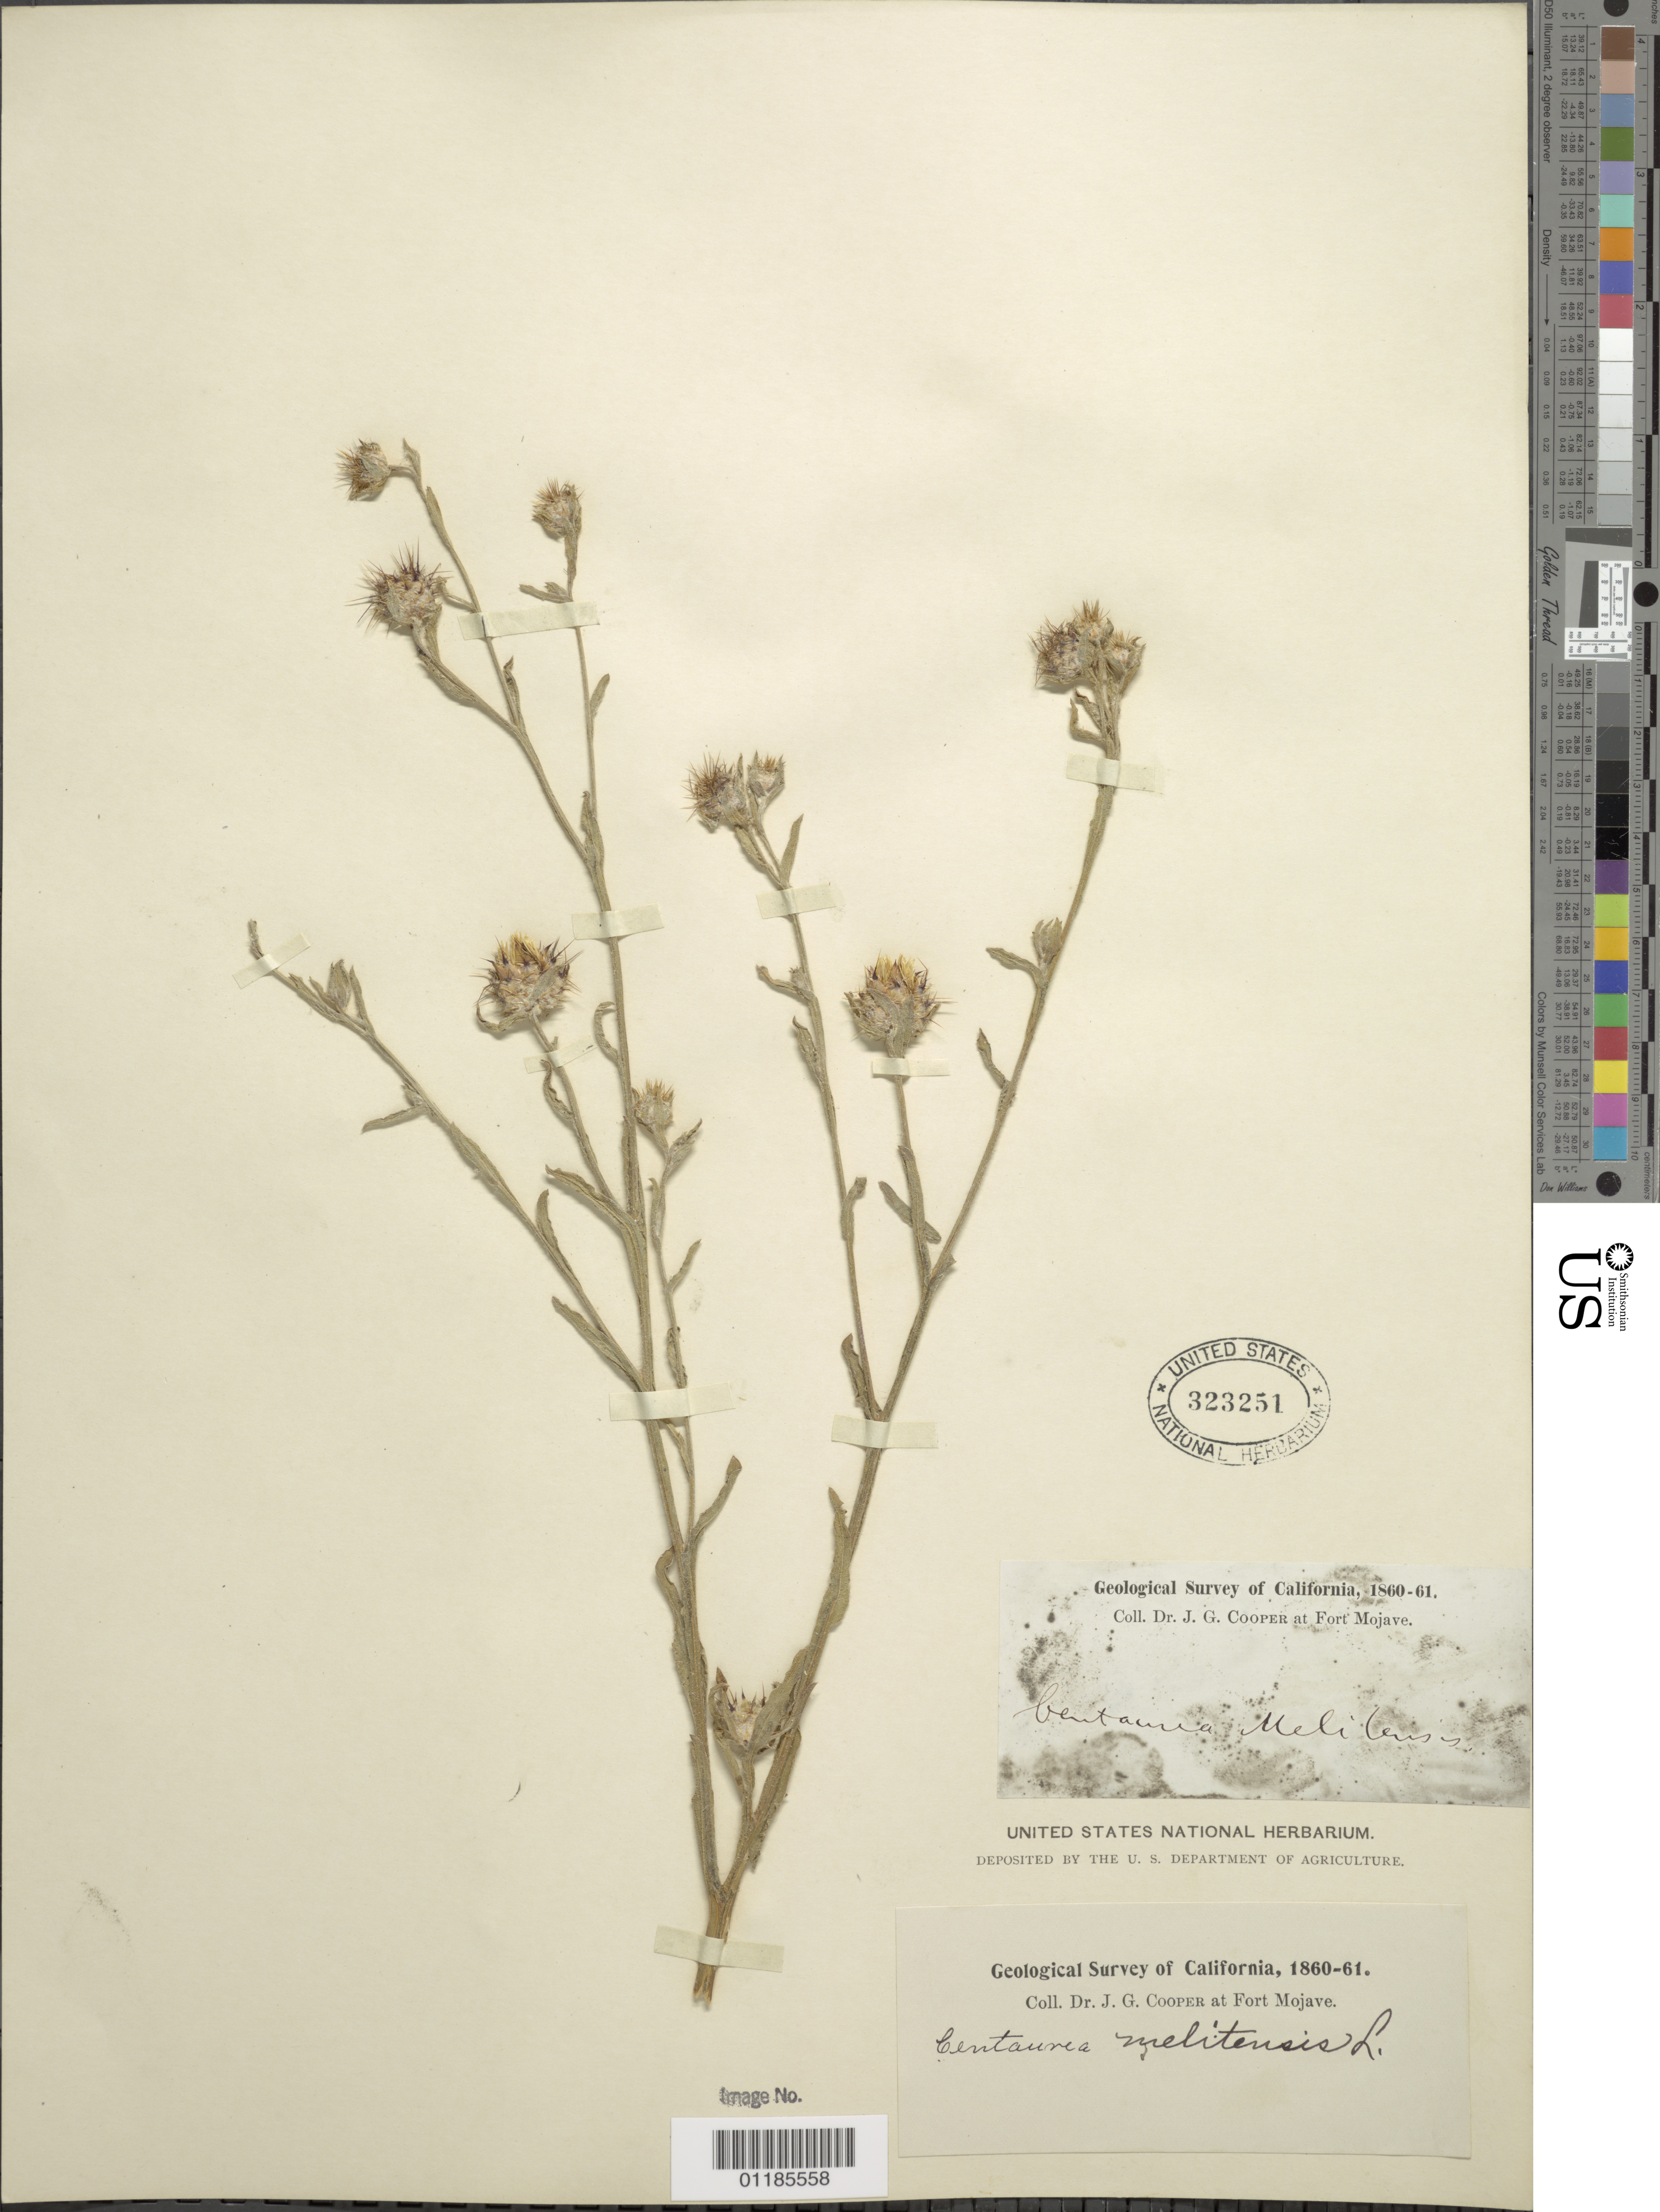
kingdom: Plantae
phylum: Tracheophyta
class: Magnoliopsida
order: Asterales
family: Asteraceae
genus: Centaurea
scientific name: Centaurea melitensis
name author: L.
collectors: J. G. Cooper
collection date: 1860/1861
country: United States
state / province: California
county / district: San Bernardino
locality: Fort Mojave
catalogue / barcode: US 323251